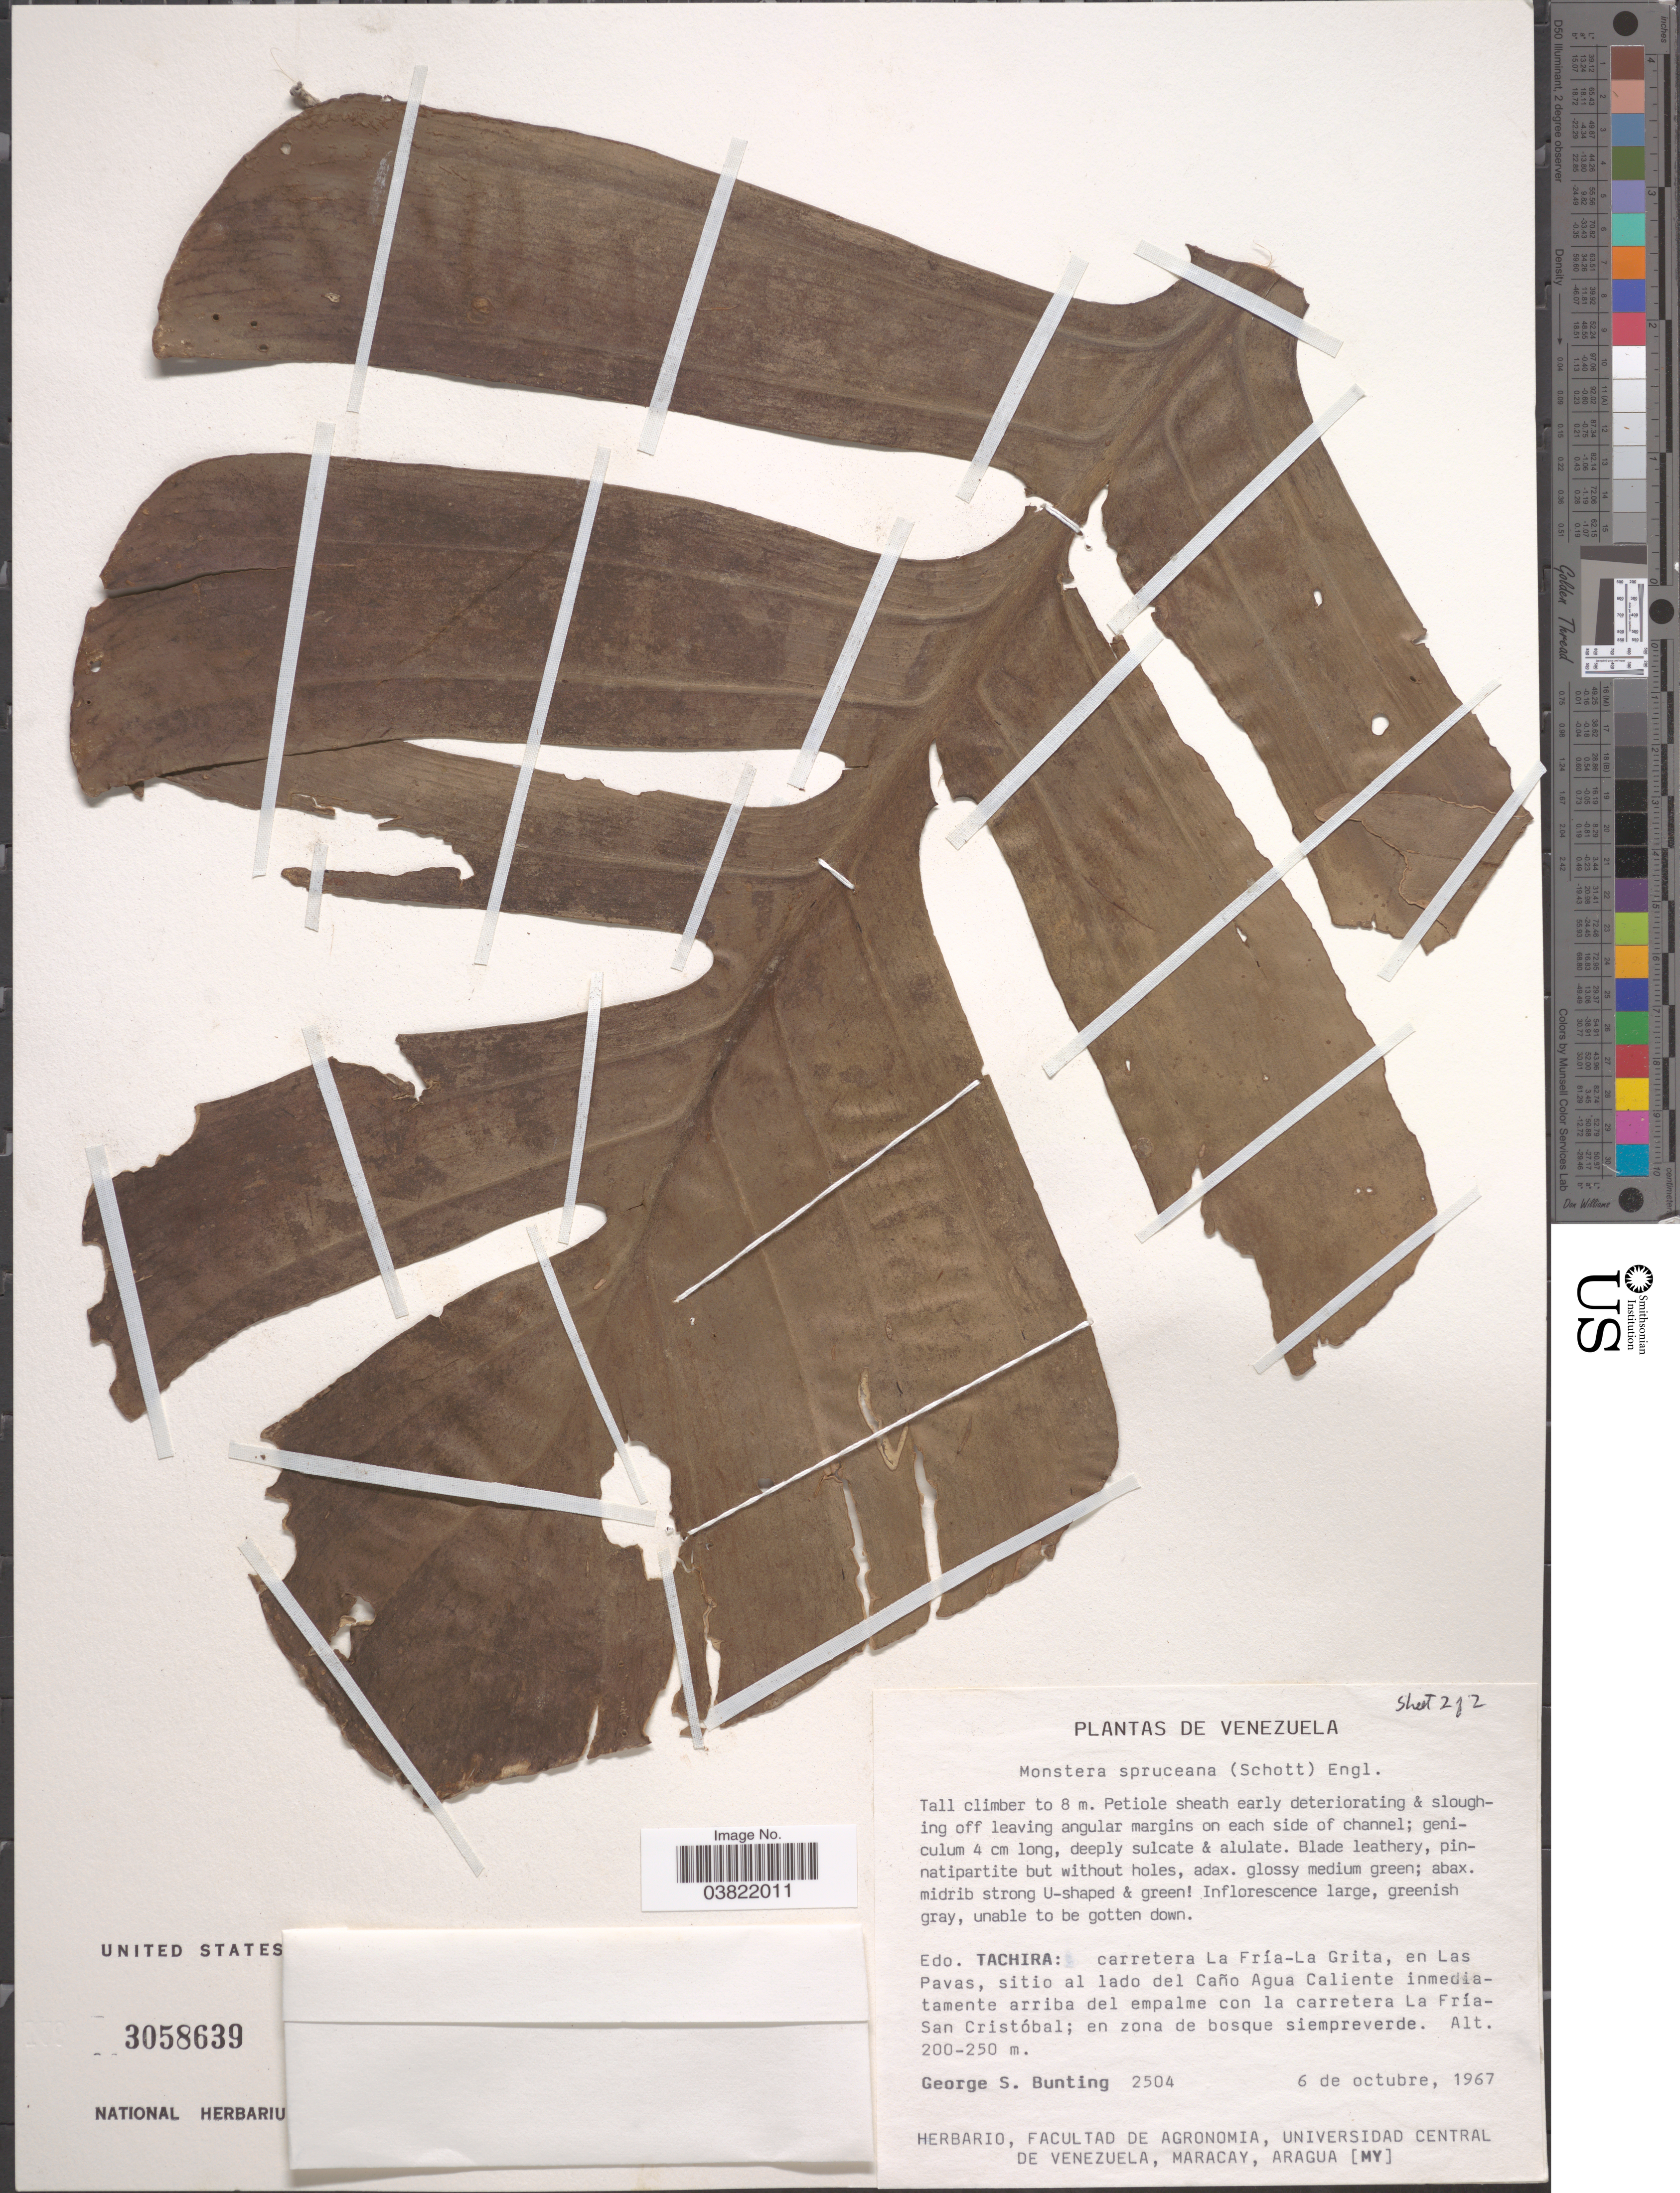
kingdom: Plantae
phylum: Tracheophyta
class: Liliopsida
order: Alismatales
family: Araceae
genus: Monstera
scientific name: Monstera spruceana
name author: (Schott) Engl.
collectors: G. S. Bunting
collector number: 2504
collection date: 1967-10-06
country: Venezuela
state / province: Tachira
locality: Carretera La Fría-La Grita, en Las Pavas, sitio al lado del Caño Agua Caliente inmediatamente arriba del empalme con la carretera La Fría-San Cristóbal; en zona de bosque siempreverde.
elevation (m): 200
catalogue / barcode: US 3058639